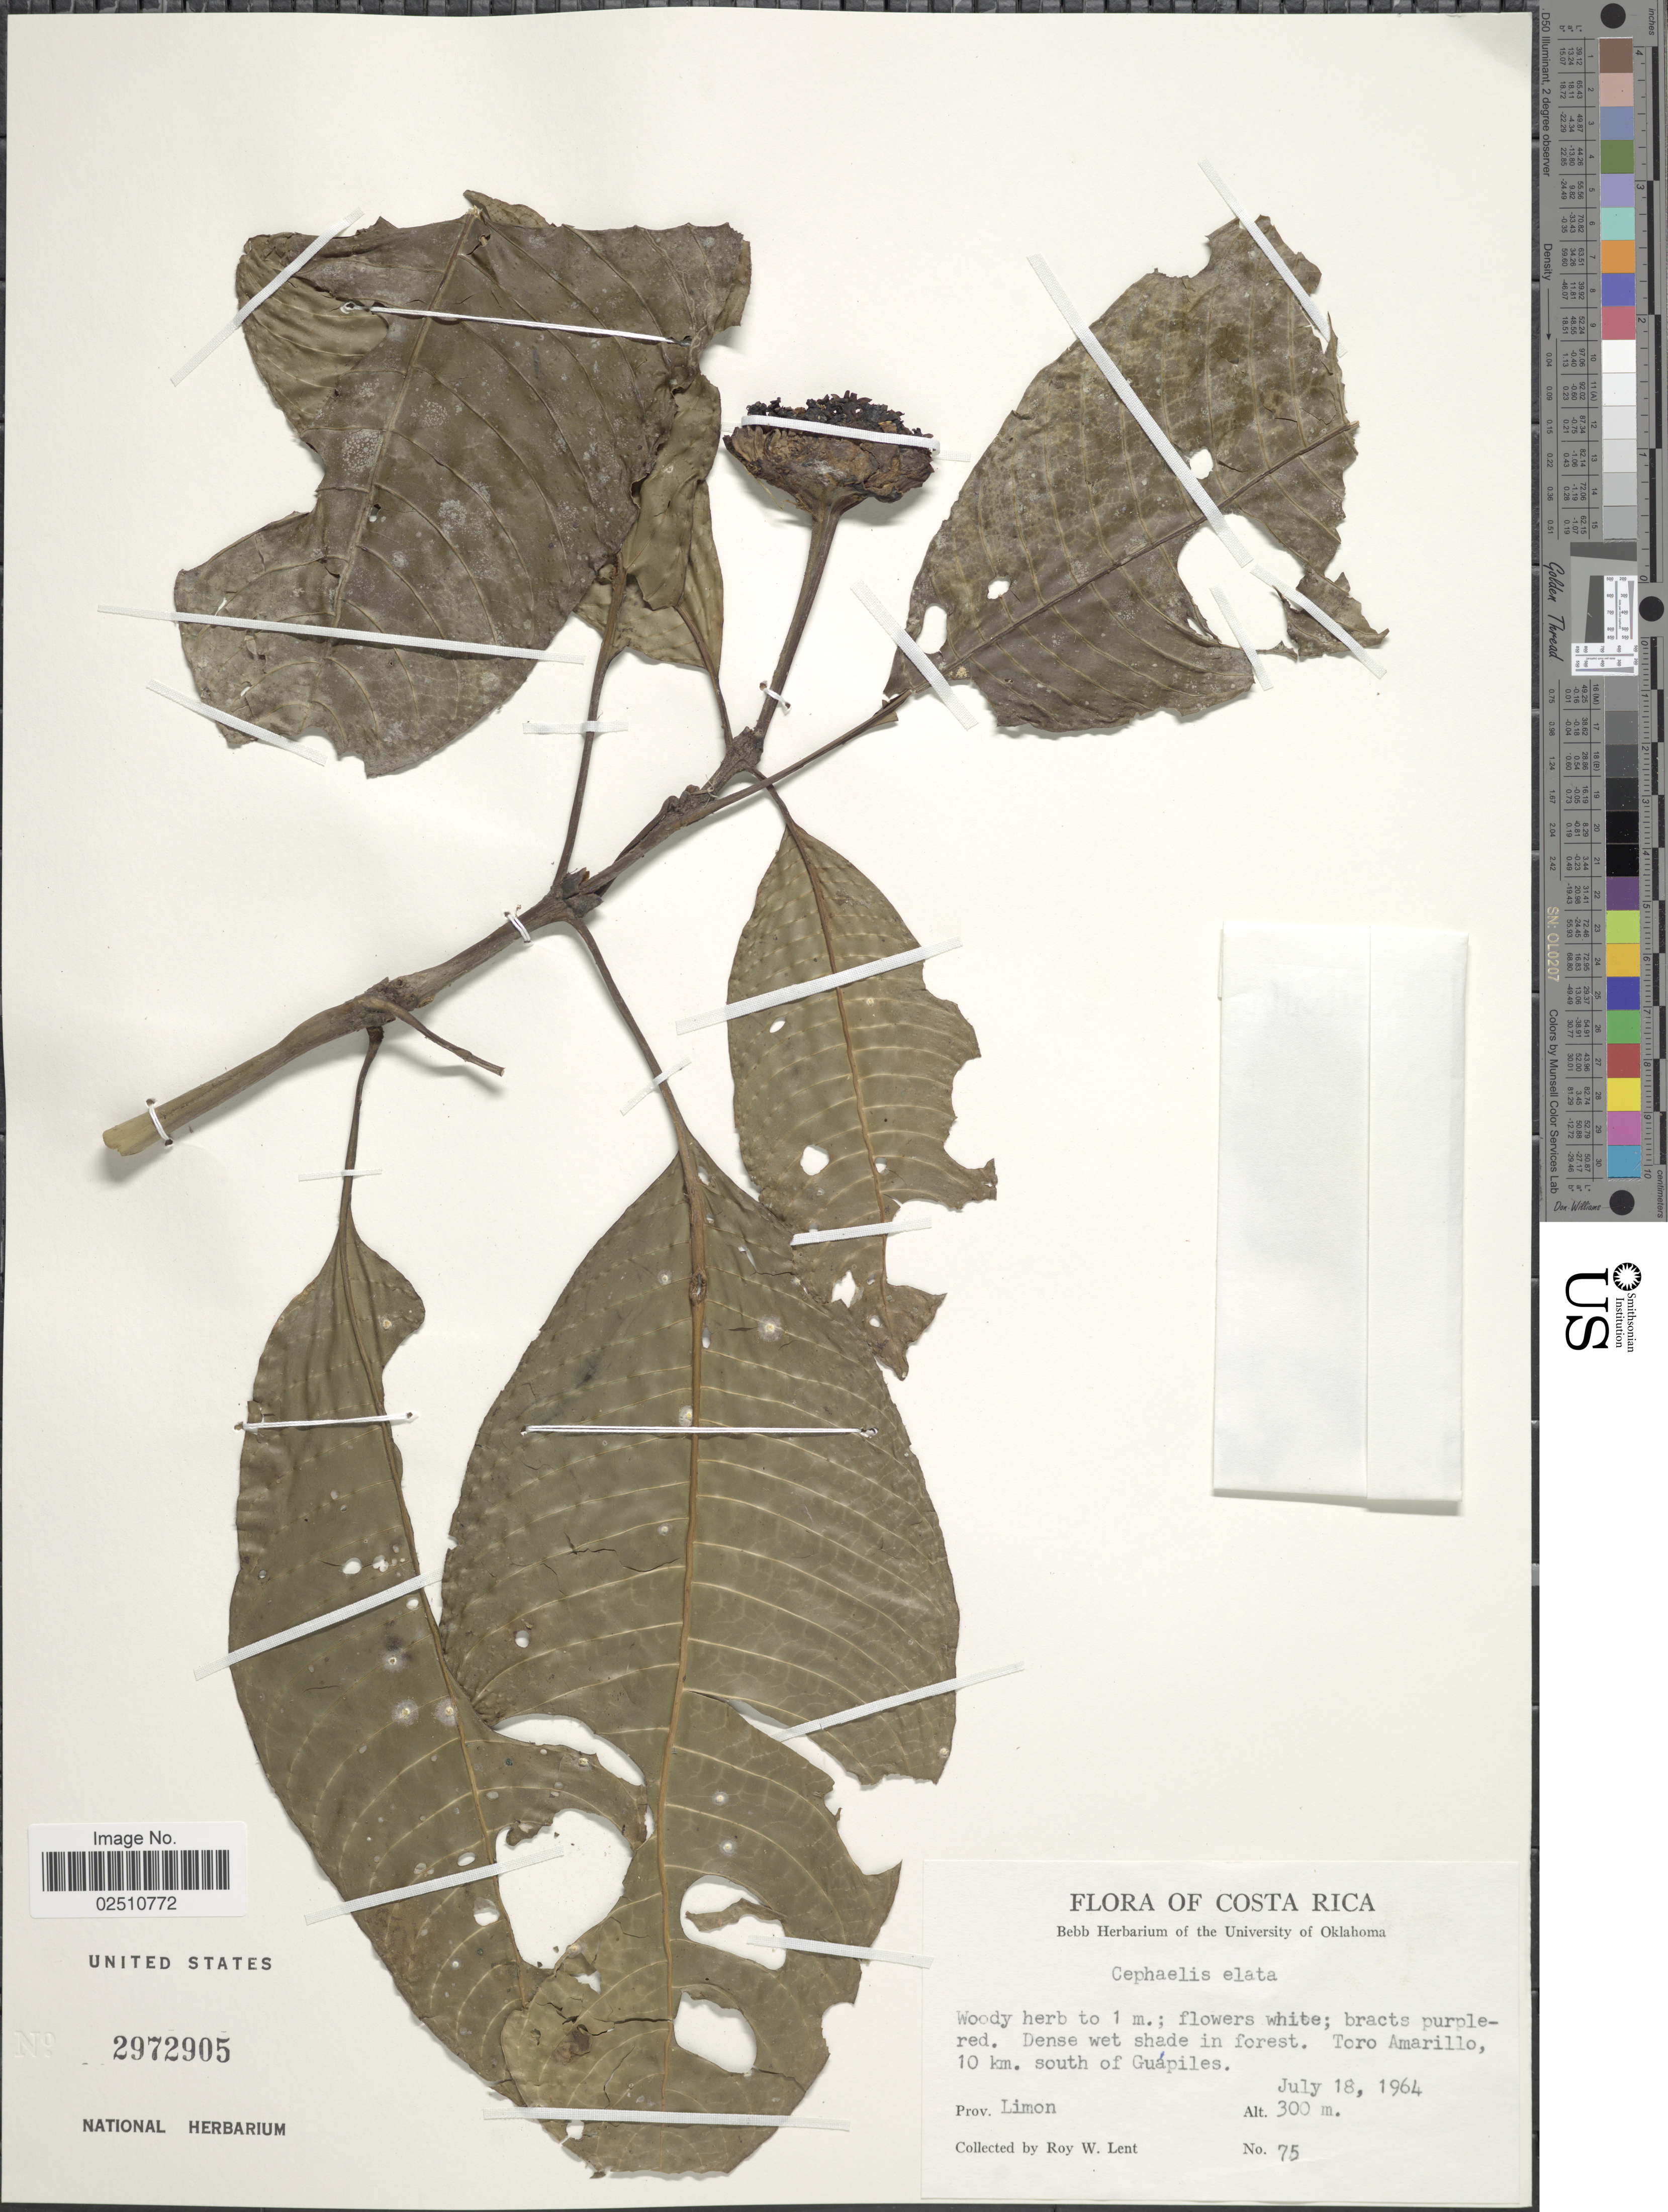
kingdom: Plantae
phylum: Tracheophyta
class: Magnoliopsida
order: Gentianales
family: Rubiaceae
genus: Psychotria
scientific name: Psychotria elata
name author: (Sw.) Hammel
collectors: R. W. Lent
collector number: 75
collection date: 1964-07-18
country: Costa Rica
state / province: Limón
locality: Toro Amarillo, 10 km. south of Guapiles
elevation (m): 300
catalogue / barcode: US 2972905